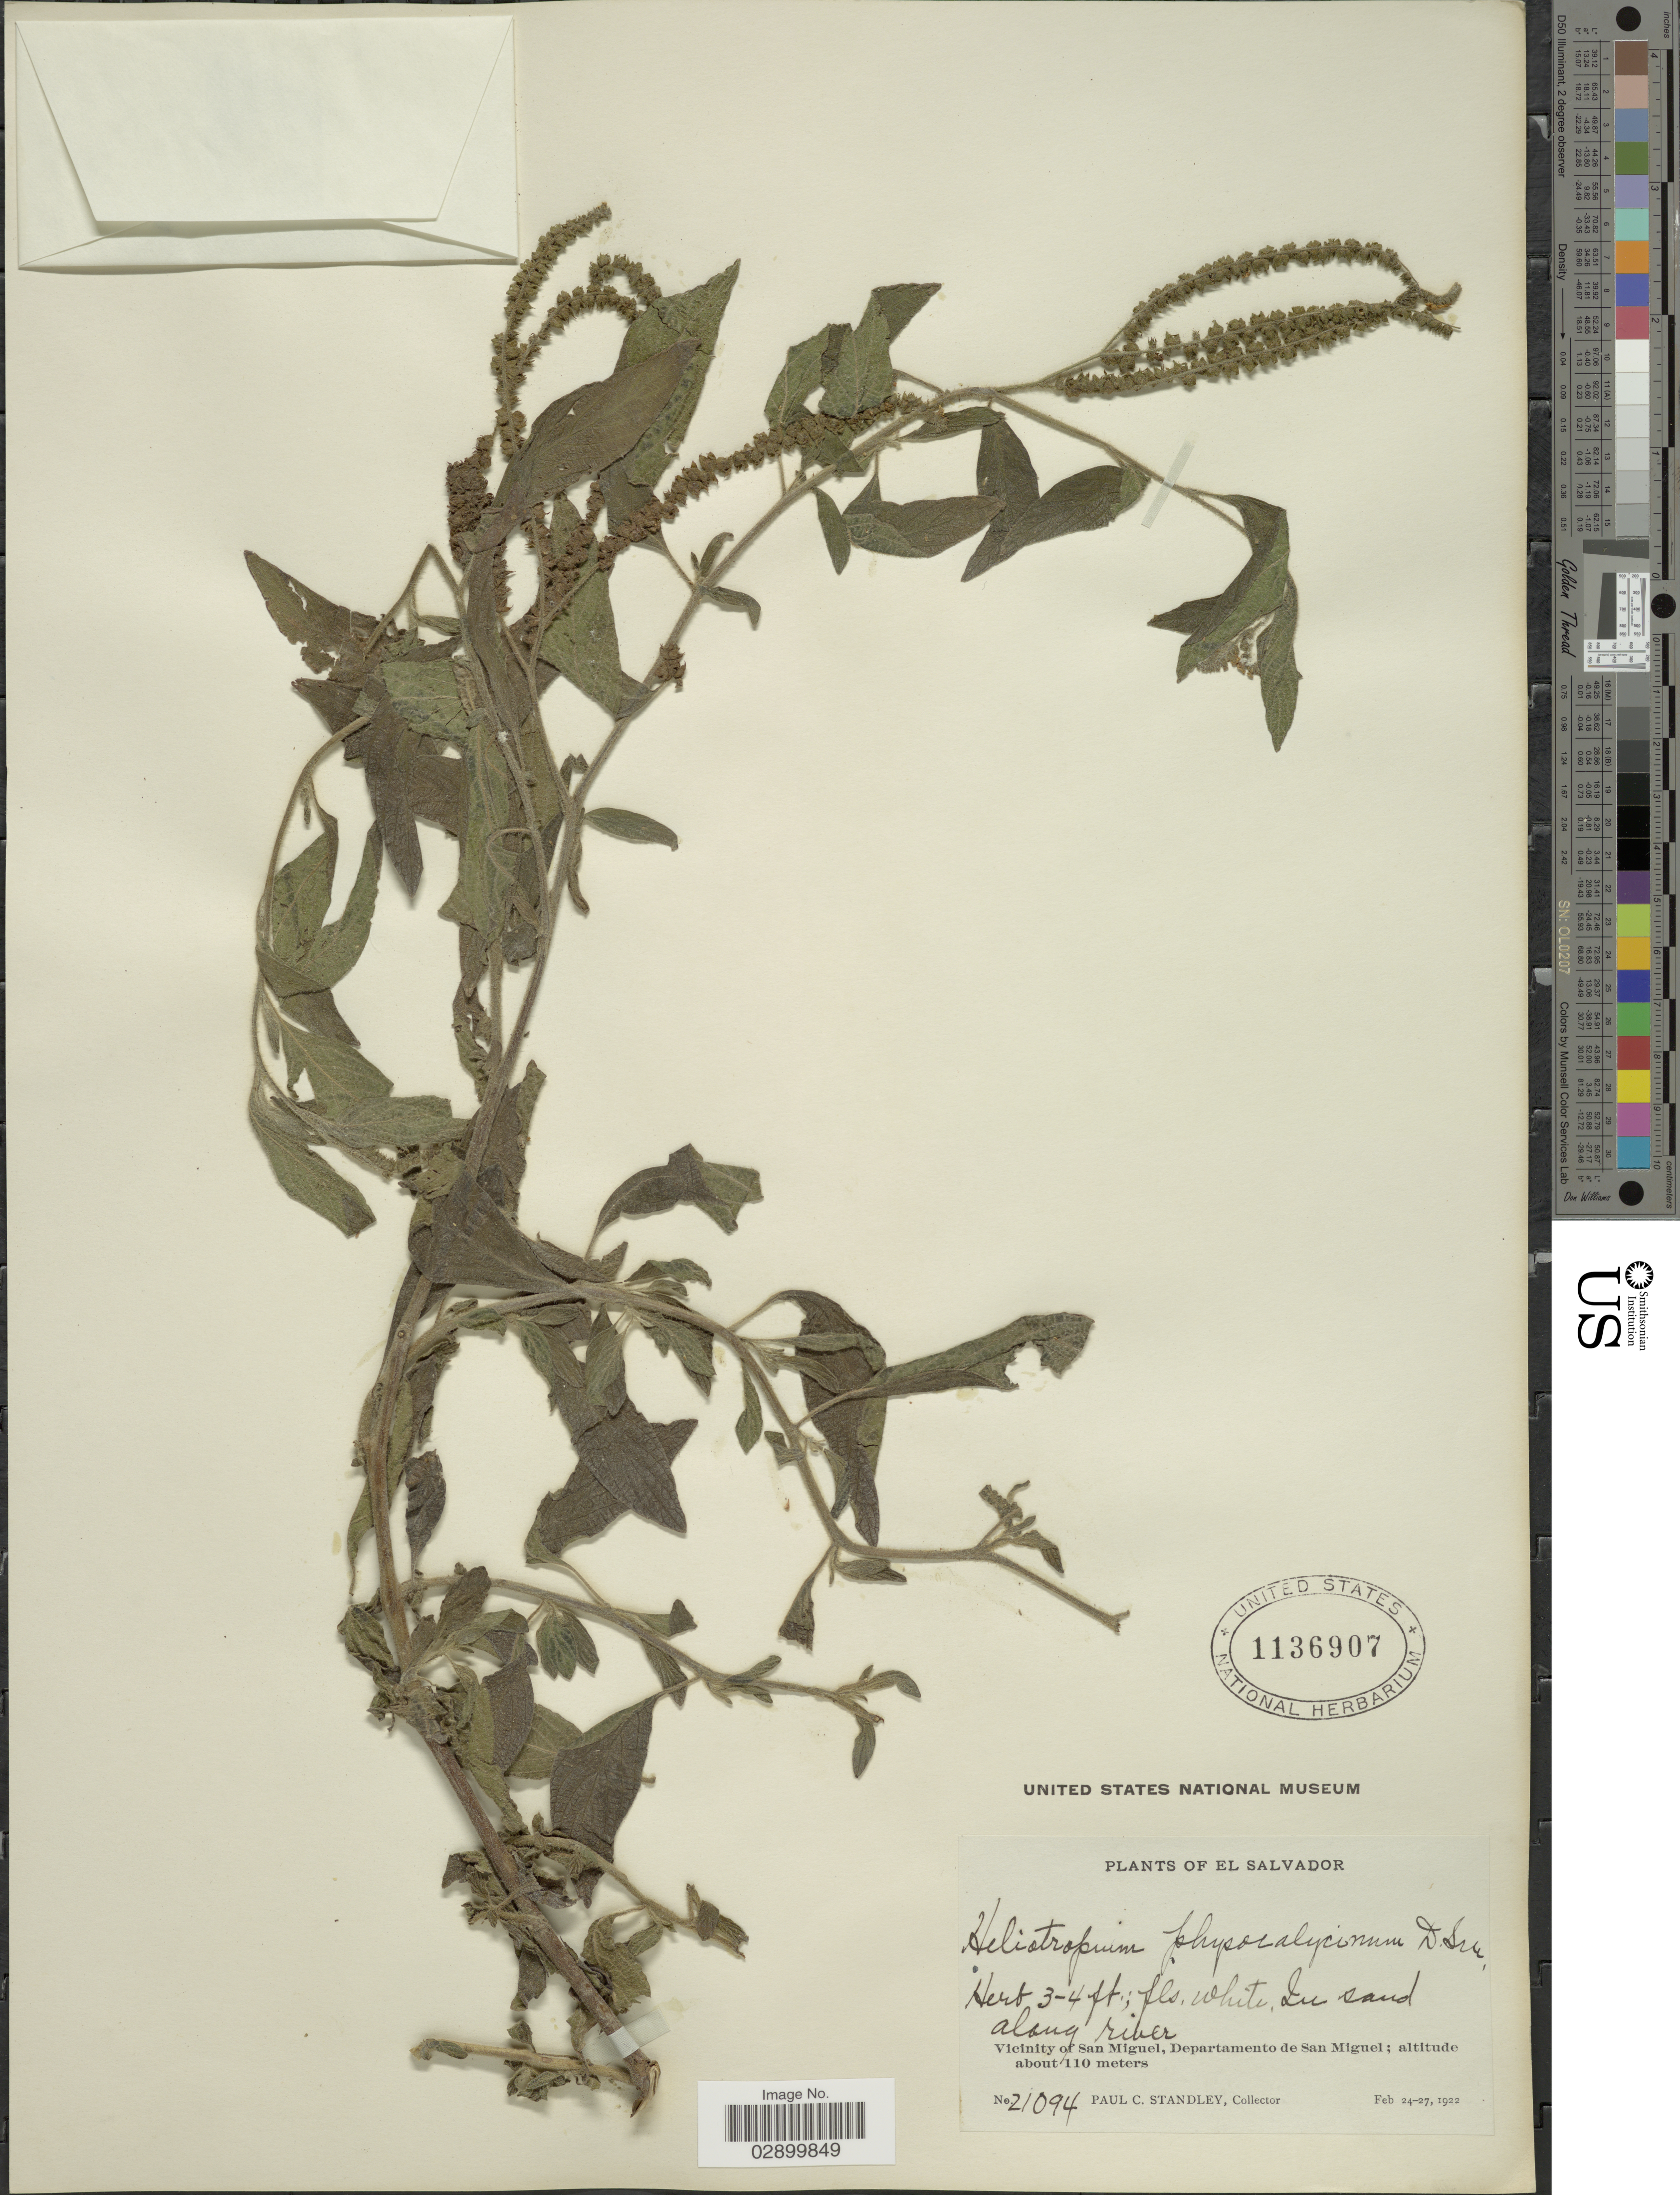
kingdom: Plantae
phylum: Tracheophyta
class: Magnoliopsida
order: Boraginales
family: Heliotropiaceae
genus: Heliotropium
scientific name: Heliotropium rufipilum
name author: (Benth.) I.M. Johnst.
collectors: P. C. Standley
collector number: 21094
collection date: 1922-02-24/1922-02-27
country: El Salvador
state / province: San Miguel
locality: Vicinity of San Miguel, Departamento de San Miguel.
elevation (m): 110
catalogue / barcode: US 1136907